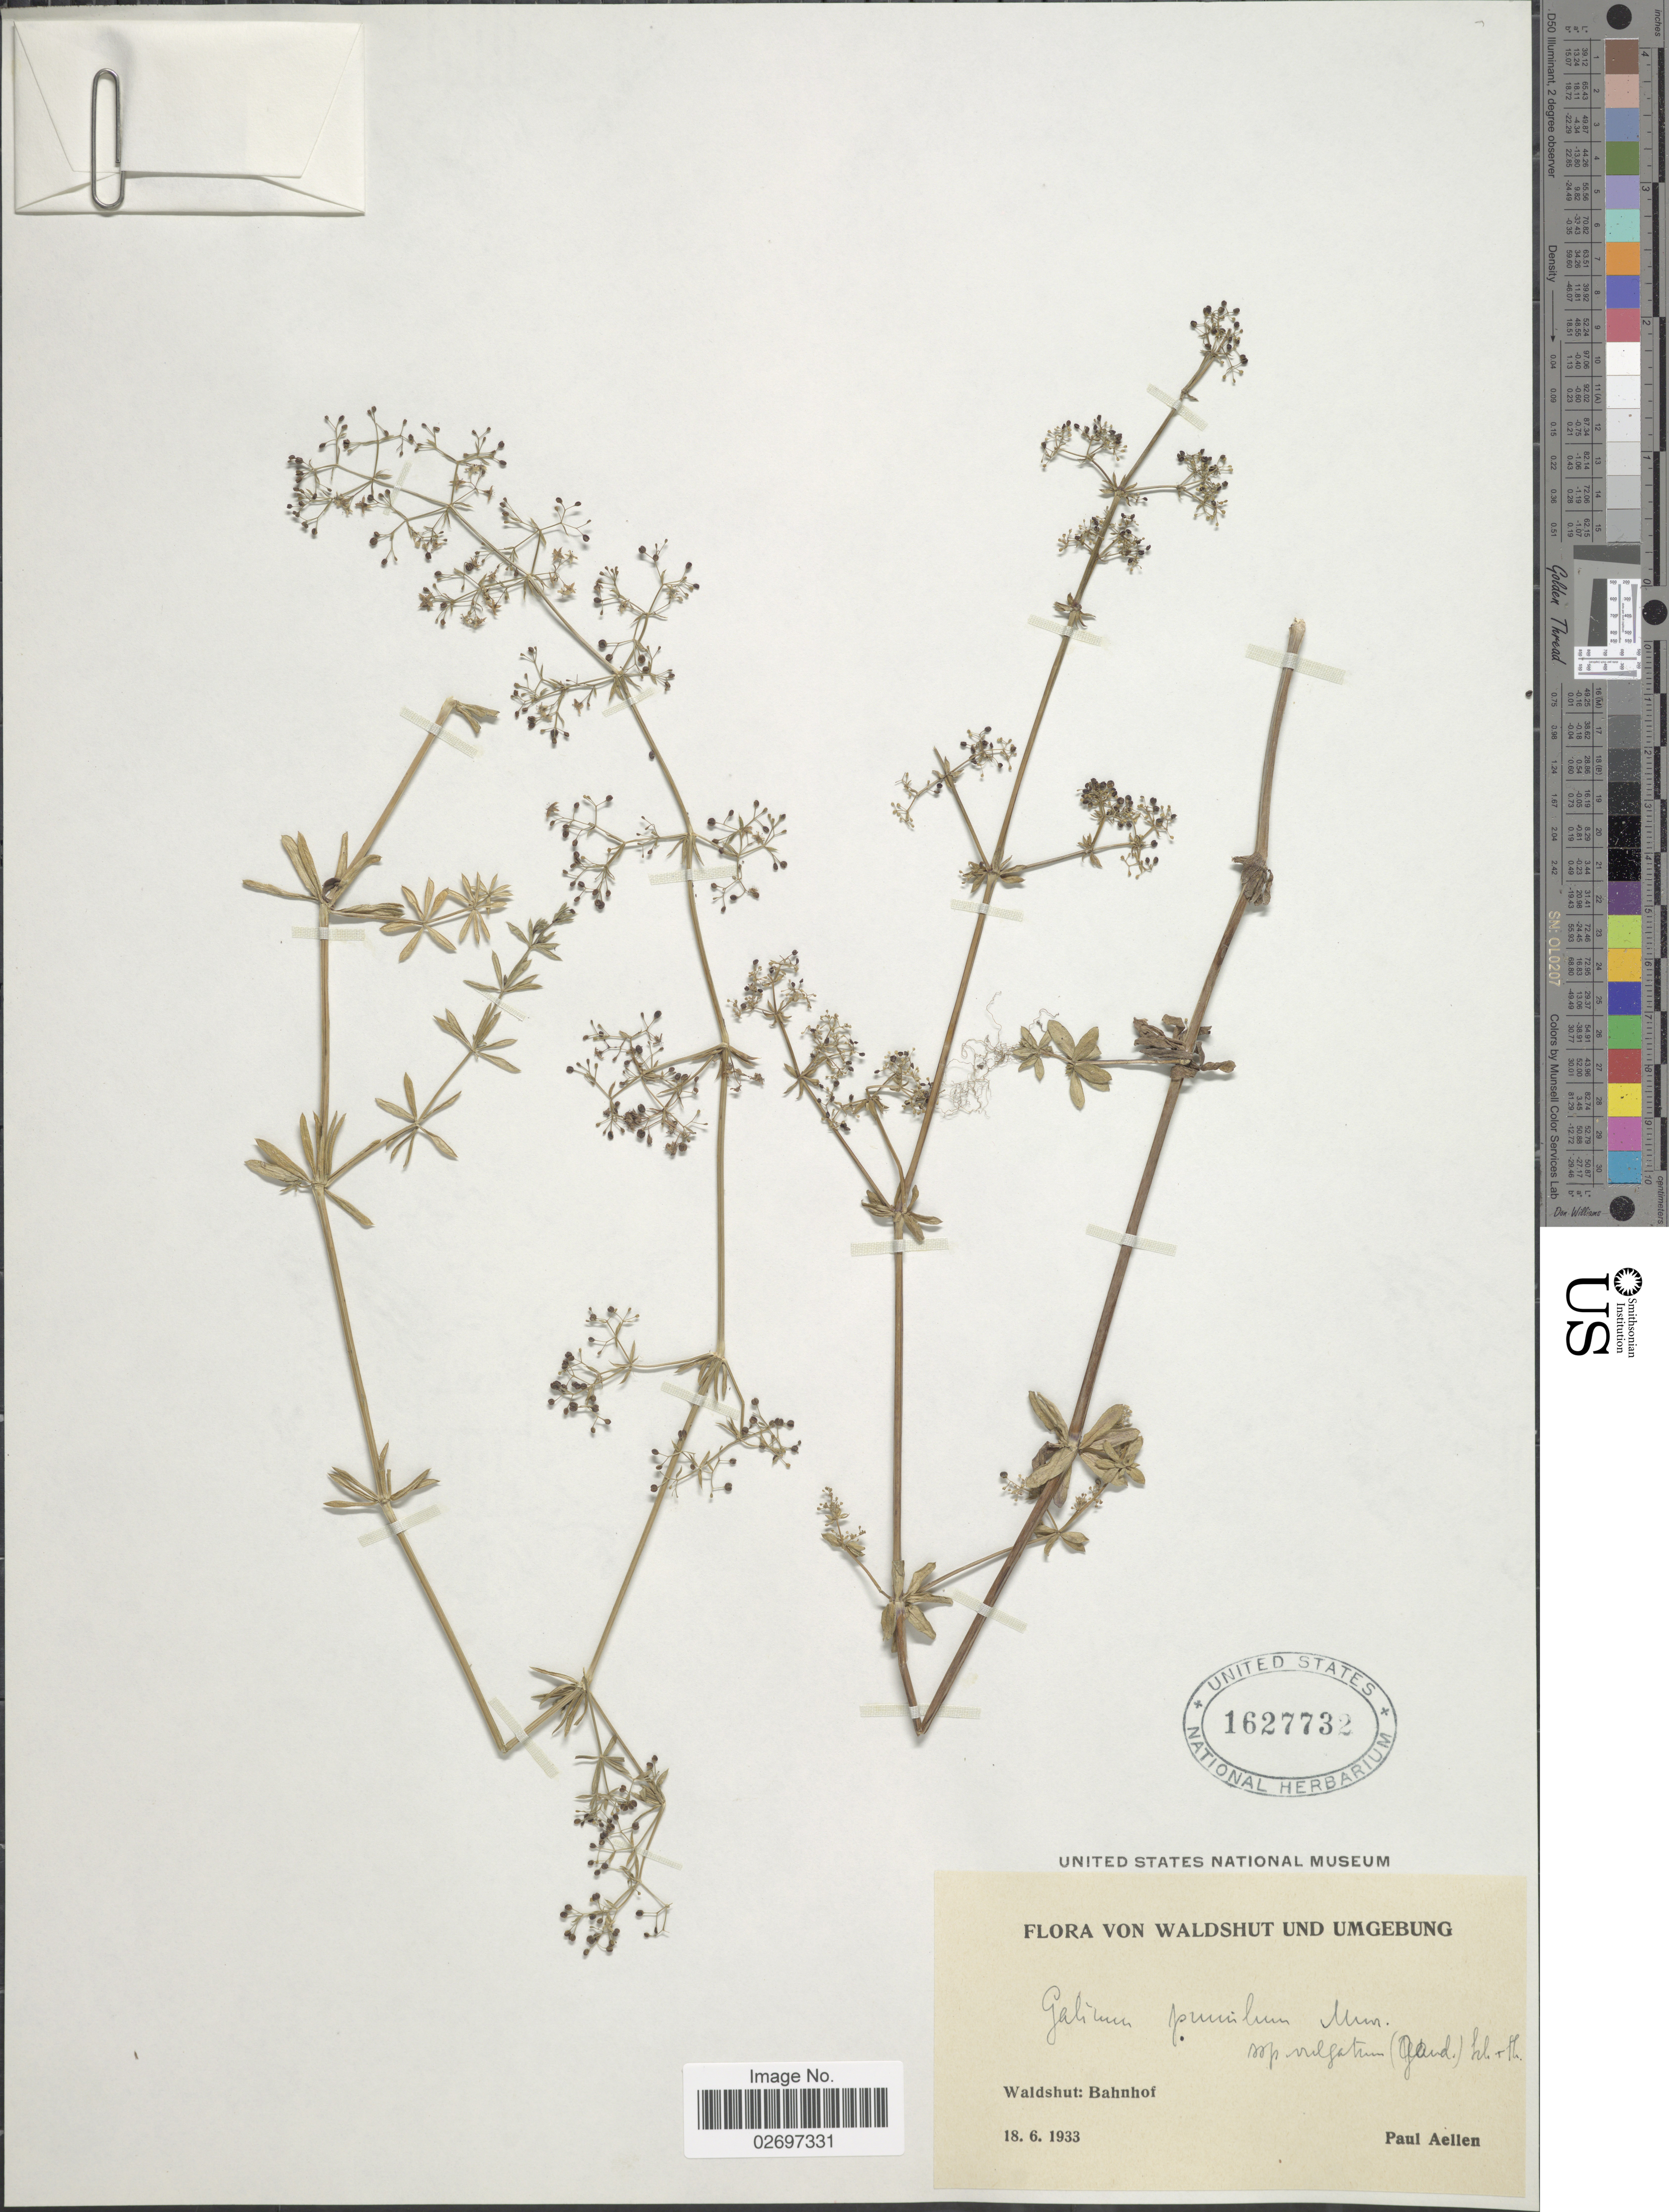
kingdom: Plantae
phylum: Tracheophyta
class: Magnoliopsida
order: Gentianales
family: Rubiaceae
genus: Galium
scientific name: Galium pumilum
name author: Murray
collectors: P. Aellen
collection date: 1933-06-18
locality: Waldshut: Bahnhof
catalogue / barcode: US 1627732